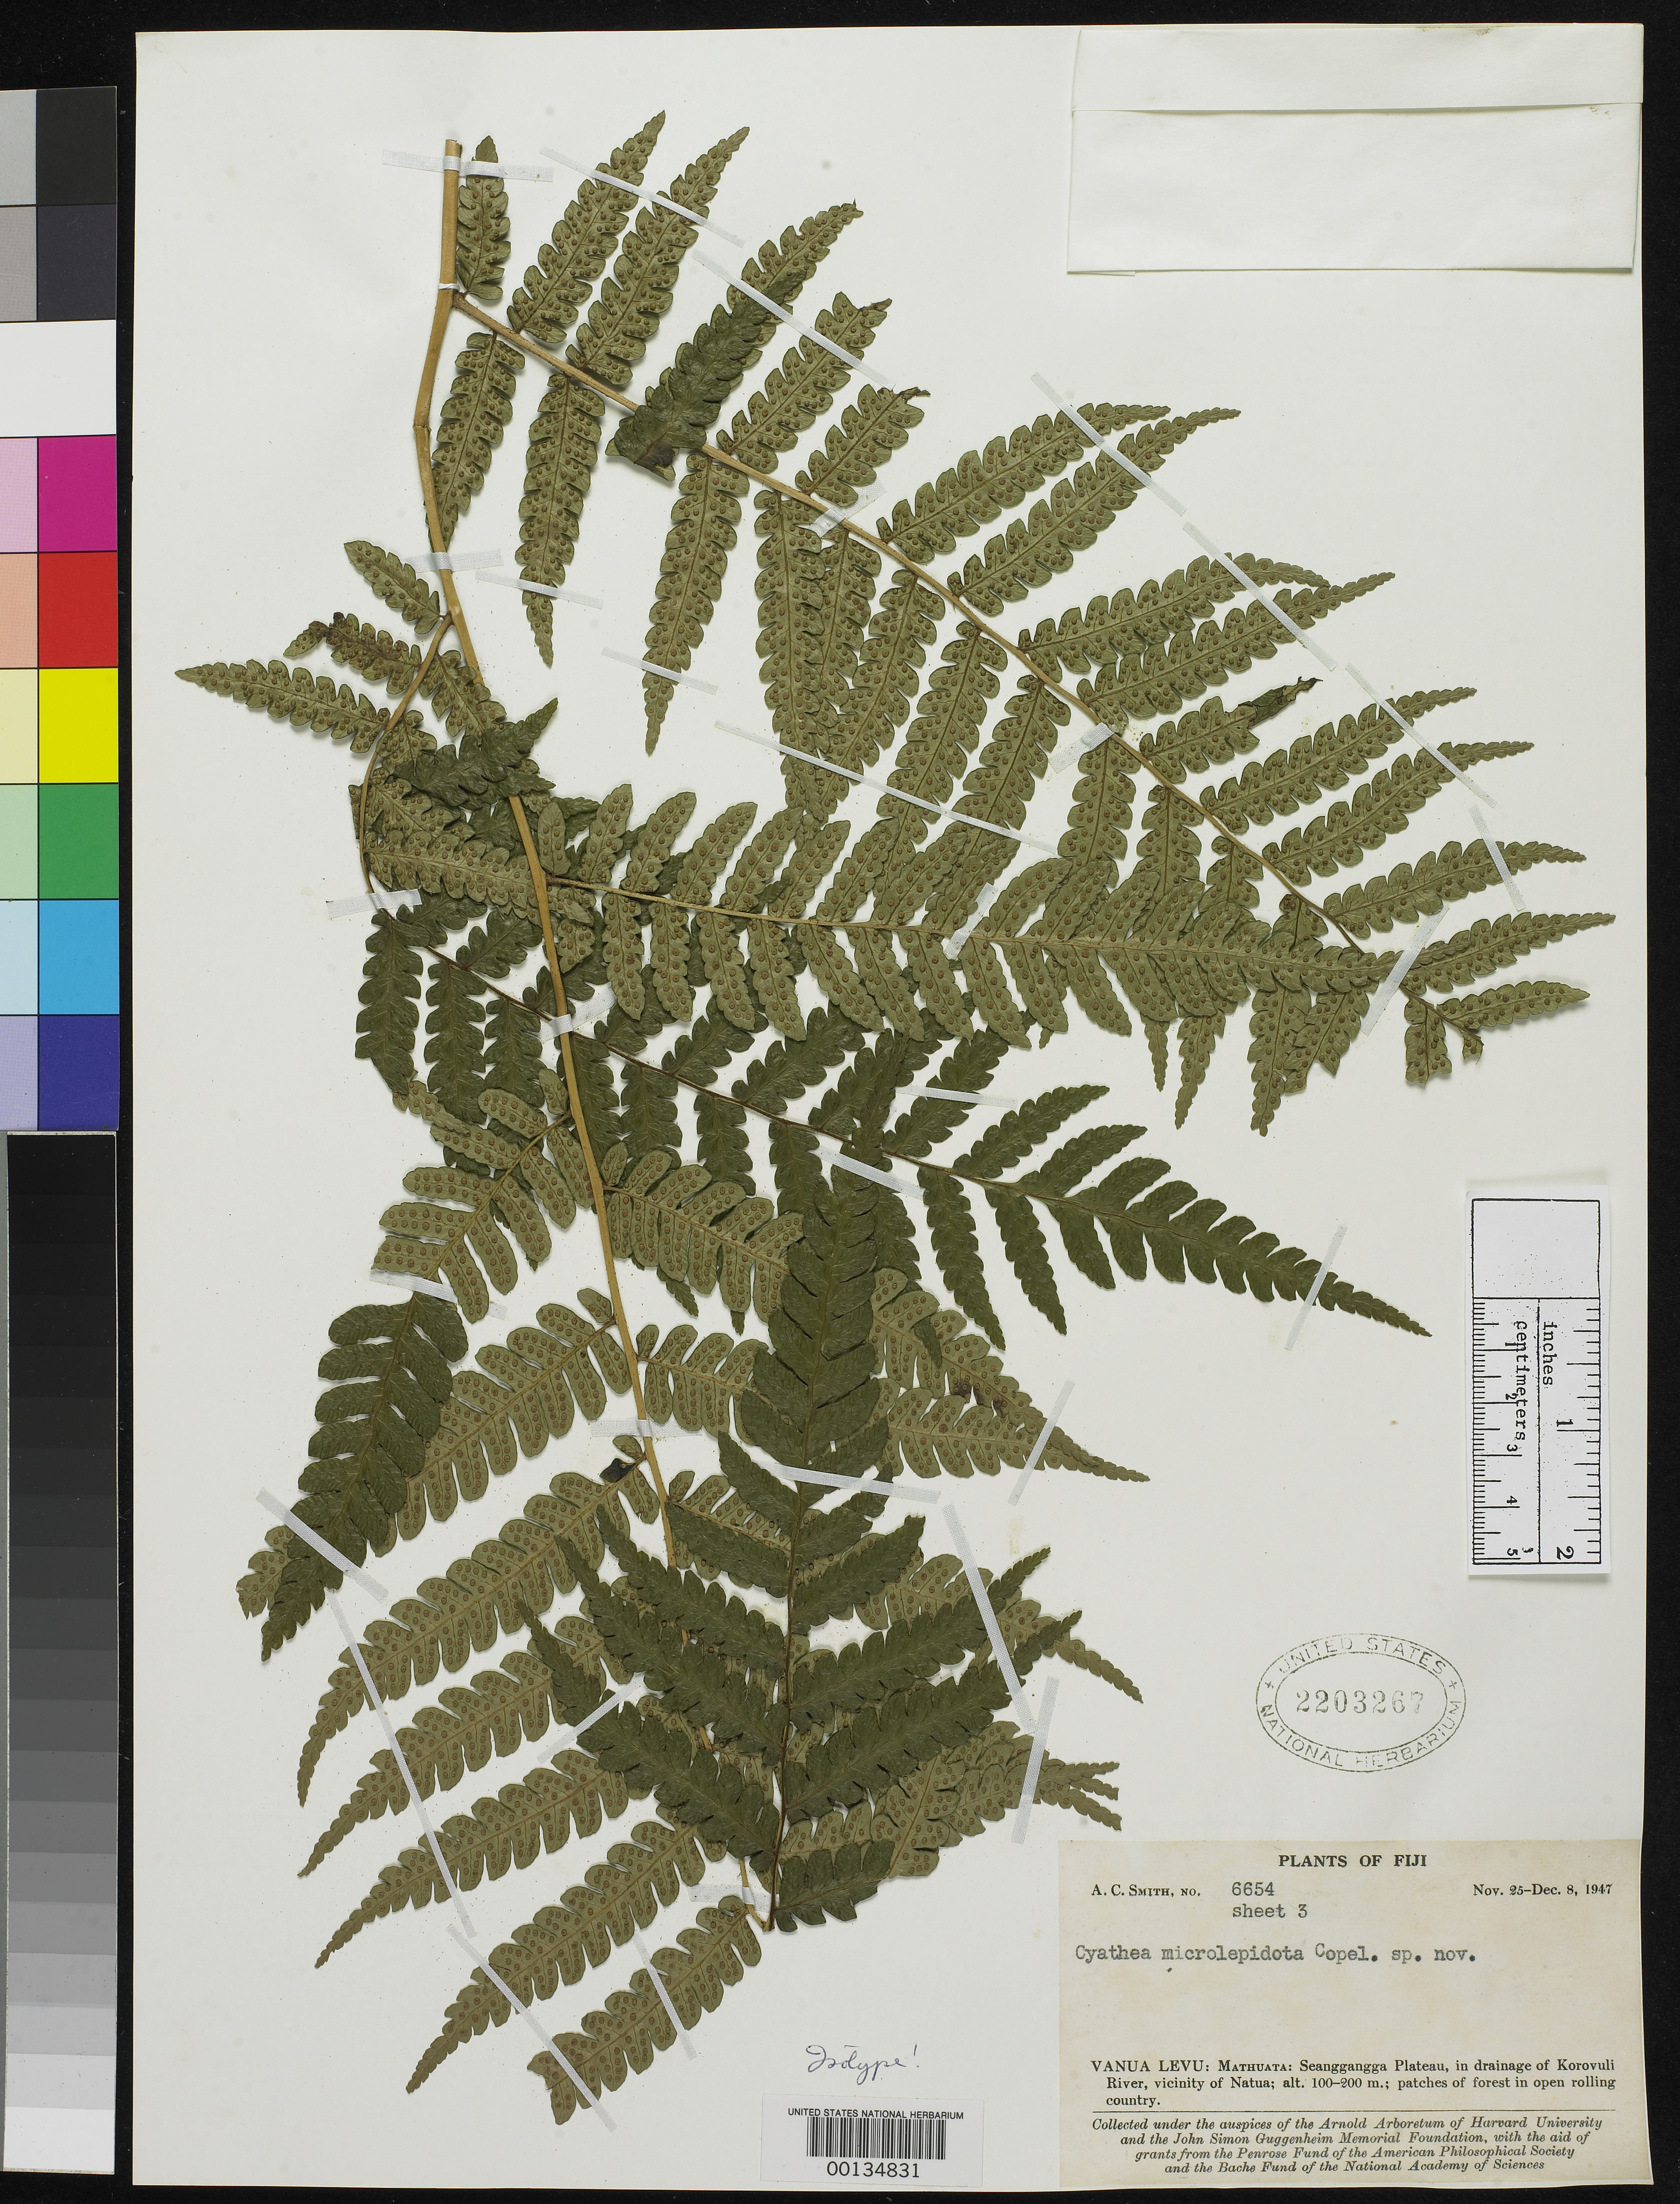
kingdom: Plantae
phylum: Tracheophyta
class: Polypodiopsida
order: Cyatheales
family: Cyatheaceae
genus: Cyathea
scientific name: Cyathea microlepidota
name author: Copel.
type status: Isotype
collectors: A. C. Smith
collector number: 6654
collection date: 1953-08-11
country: Fiji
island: Taveuni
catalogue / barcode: US 2203267